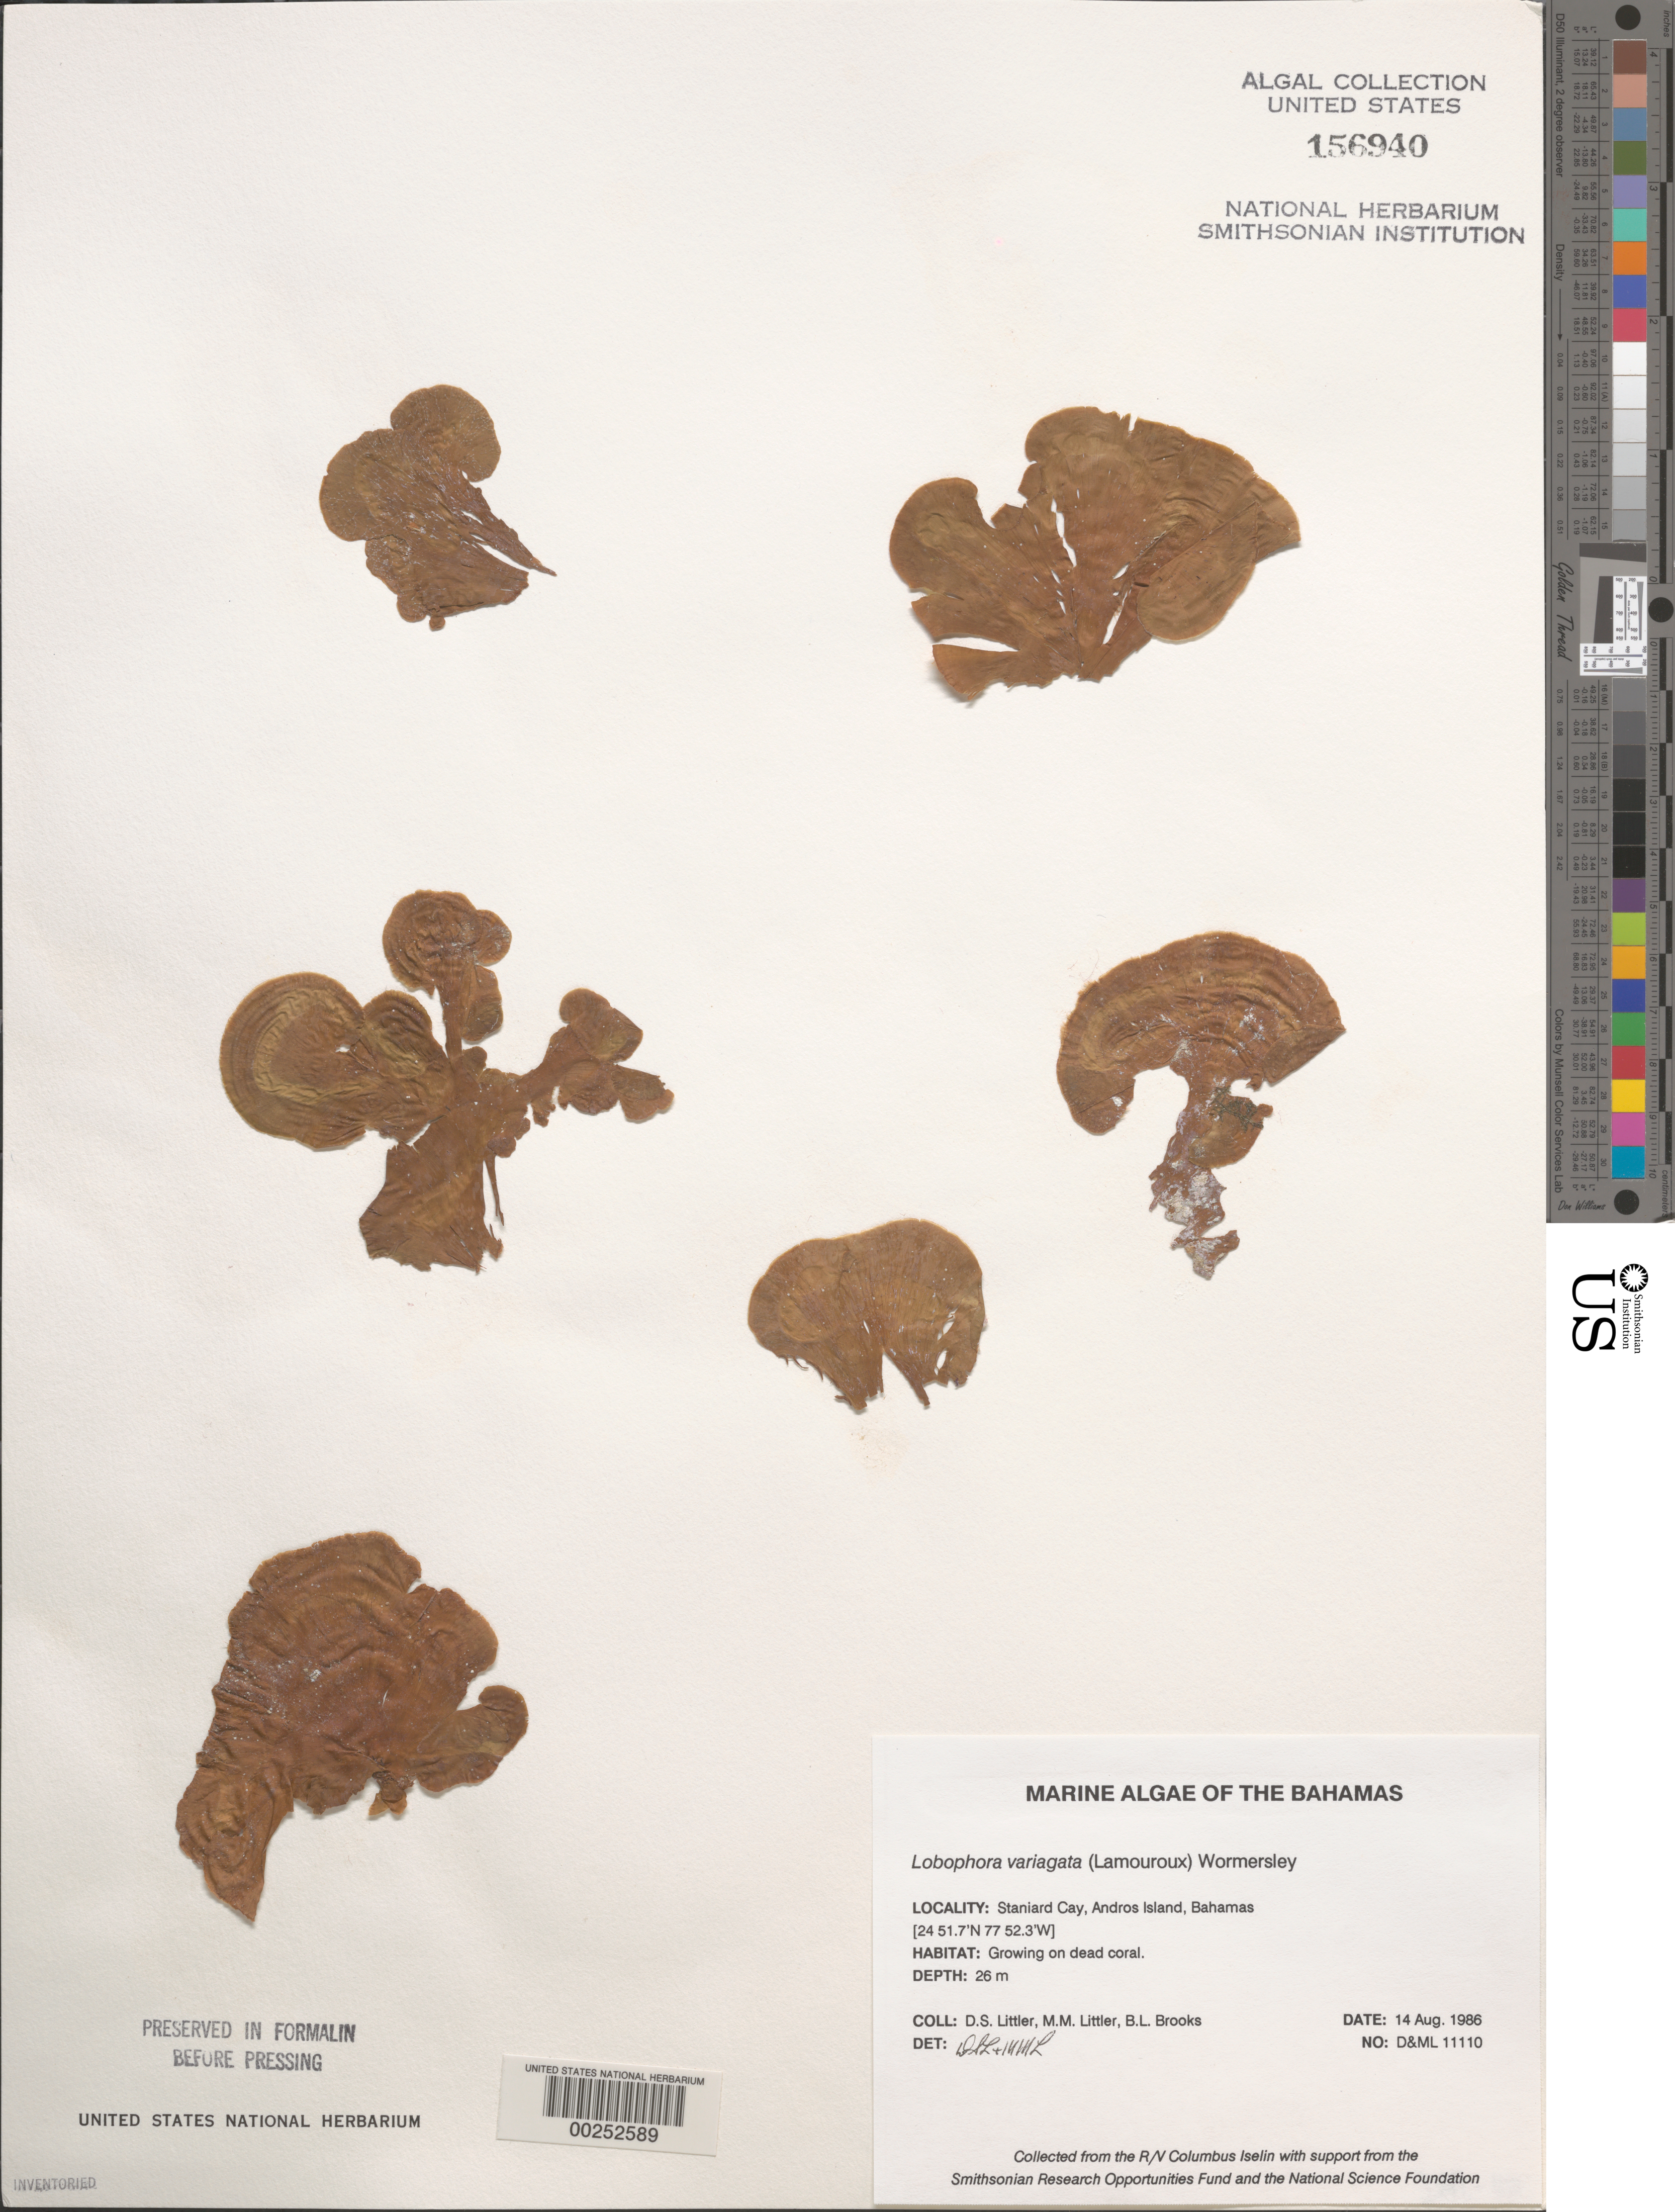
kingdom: Chromista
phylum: Ochrophyta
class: Phaeophyceae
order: Dictyotales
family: Dictyotaceae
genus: Lobophora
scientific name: Lobophora variegata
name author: (J.V.Lamouroux) Womersley & E.C. Oliveira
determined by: Littler, D. S.; Littler, M. M.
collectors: D. S. Littler, M. M. Littler & B. Brooks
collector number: D&ML 11110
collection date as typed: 14 Aug 1986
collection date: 1986-08-14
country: Bahamas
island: Staniard Cay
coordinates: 24 51.7' N, 77 52.3' W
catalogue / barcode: US 156940